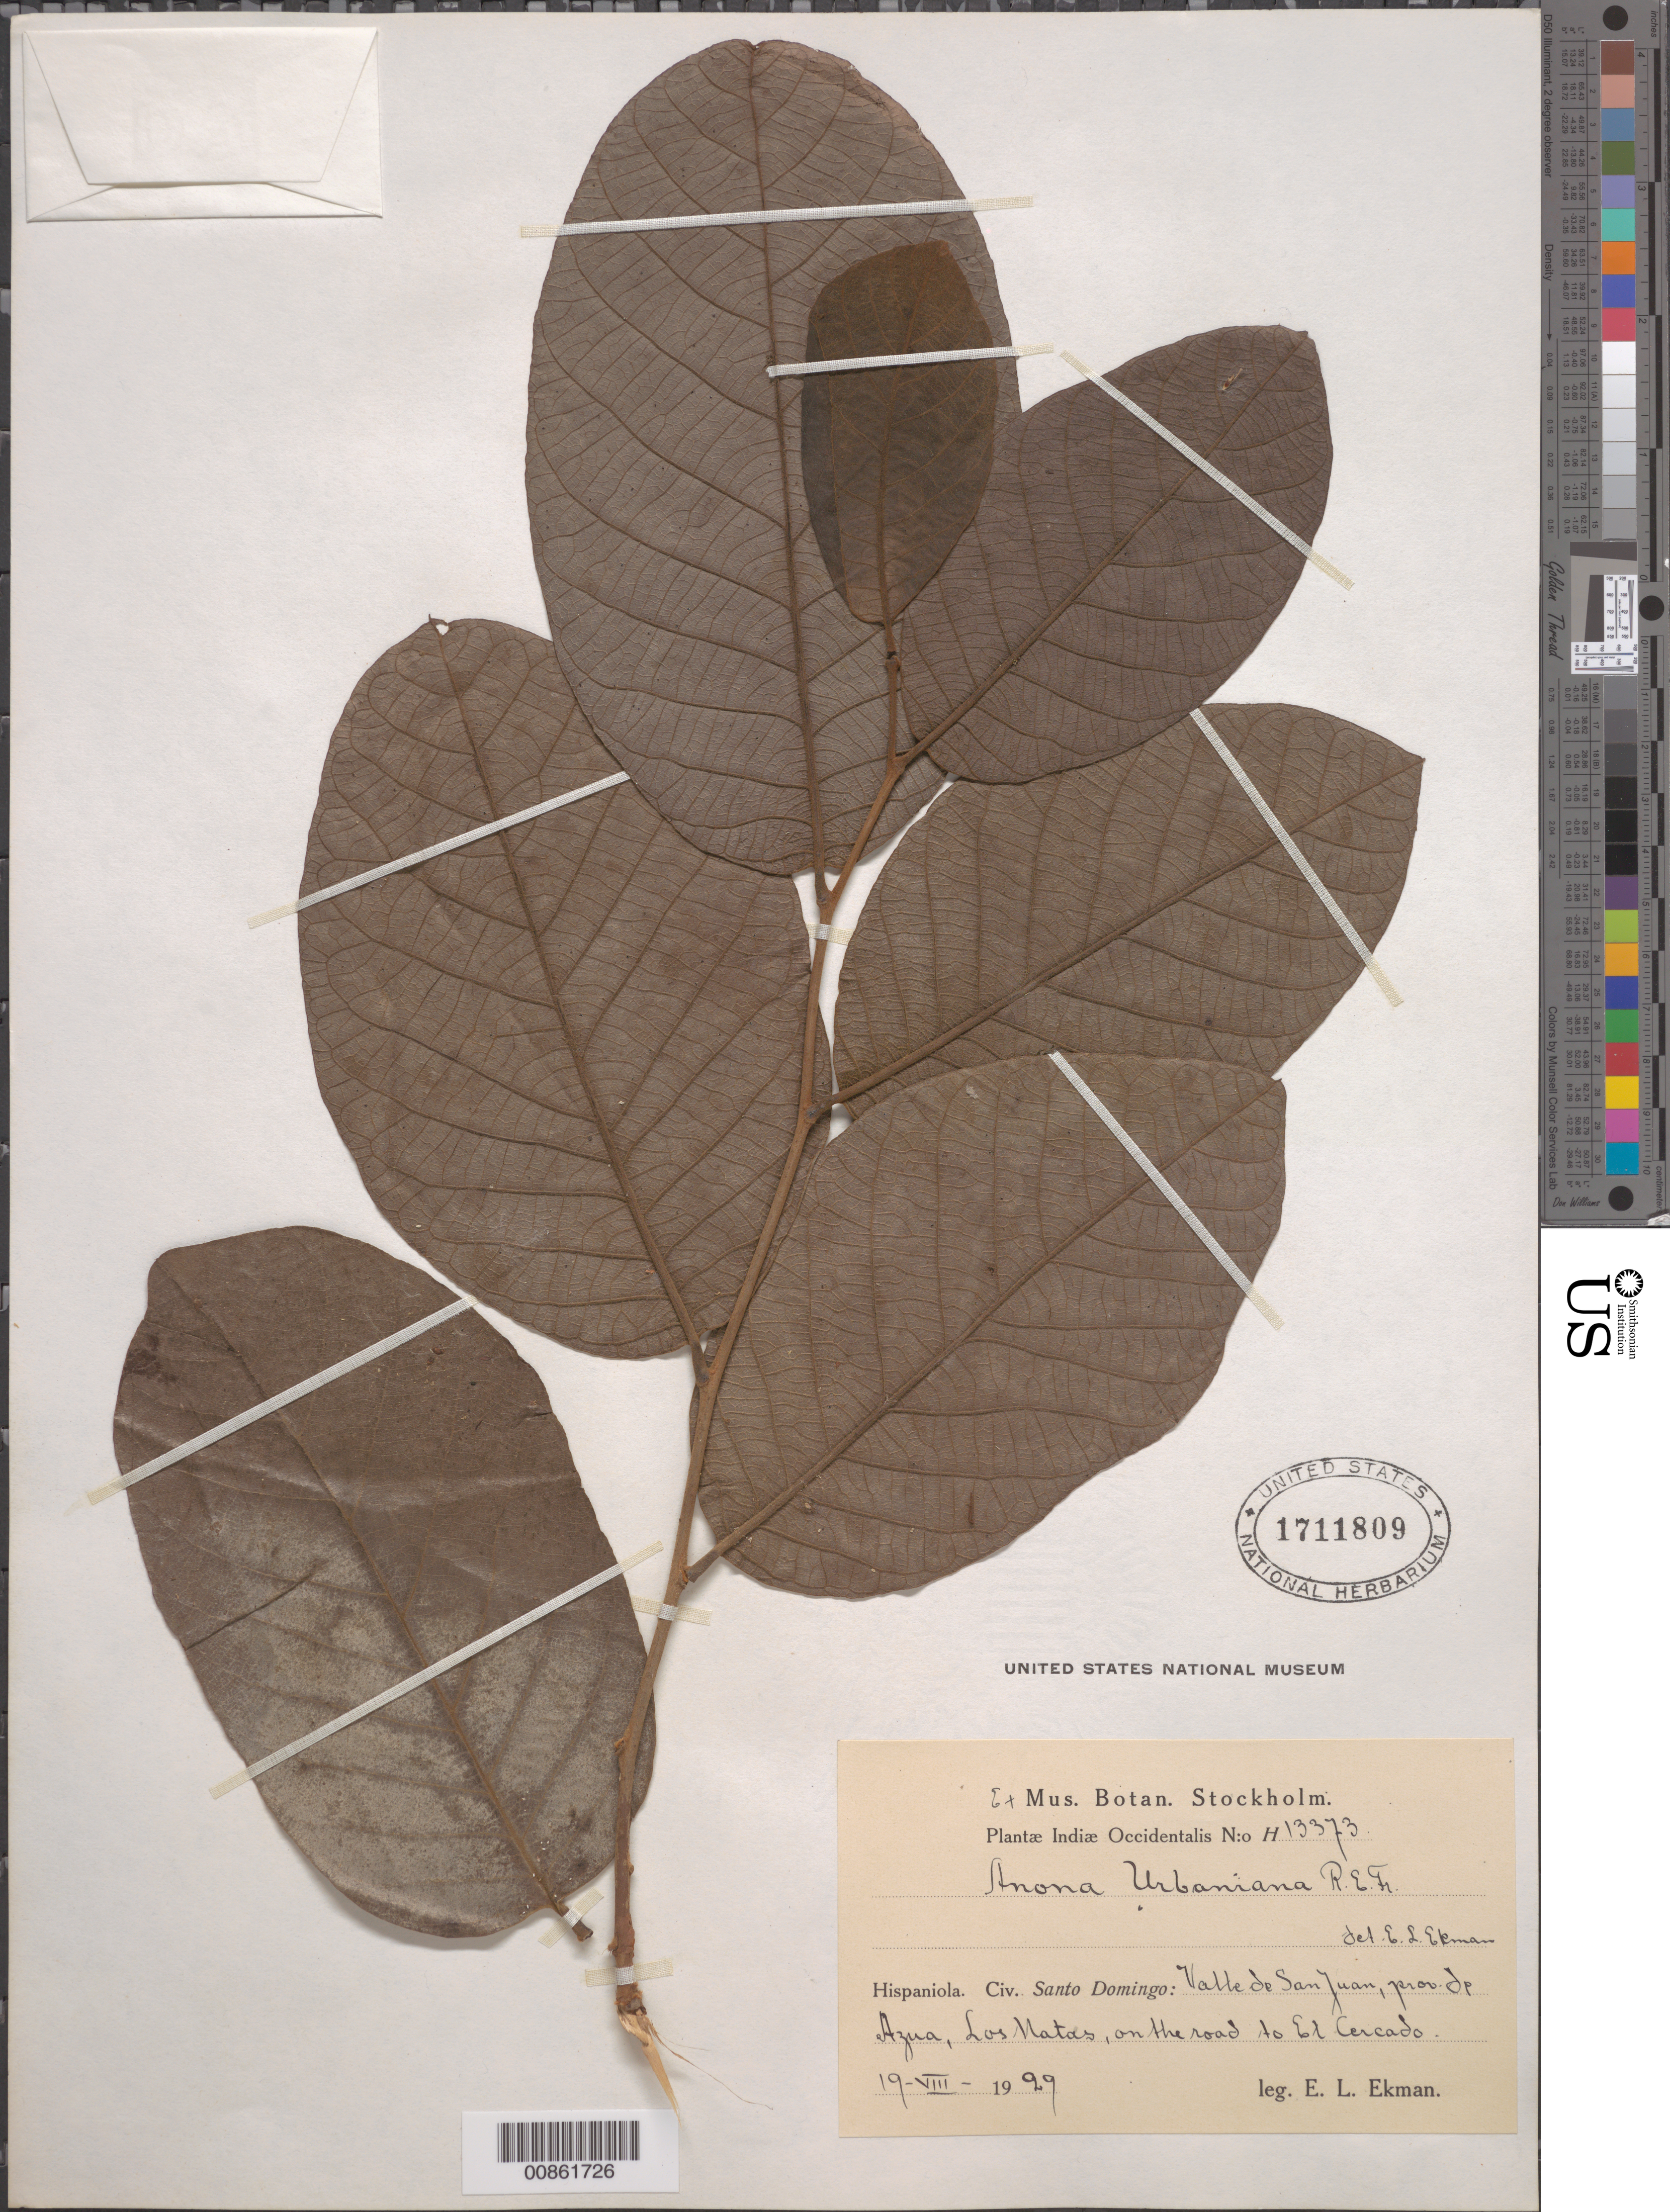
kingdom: Plantae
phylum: Tracheophyta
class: Magnoliopsida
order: Magnoliales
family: Annonaceae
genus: Annona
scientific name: Annona urbaniana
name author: R.E. Fr.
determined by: Ekman, E. L.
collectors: E. L. Ekman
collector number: H 13373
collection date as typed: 19 Aug 1929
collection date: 1929-08-19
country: Dominican Republic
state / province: Azua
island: Hispaniola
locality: Valle de San Juan, Las Matas, on the road to El Cercado.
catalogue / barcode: US 1711809